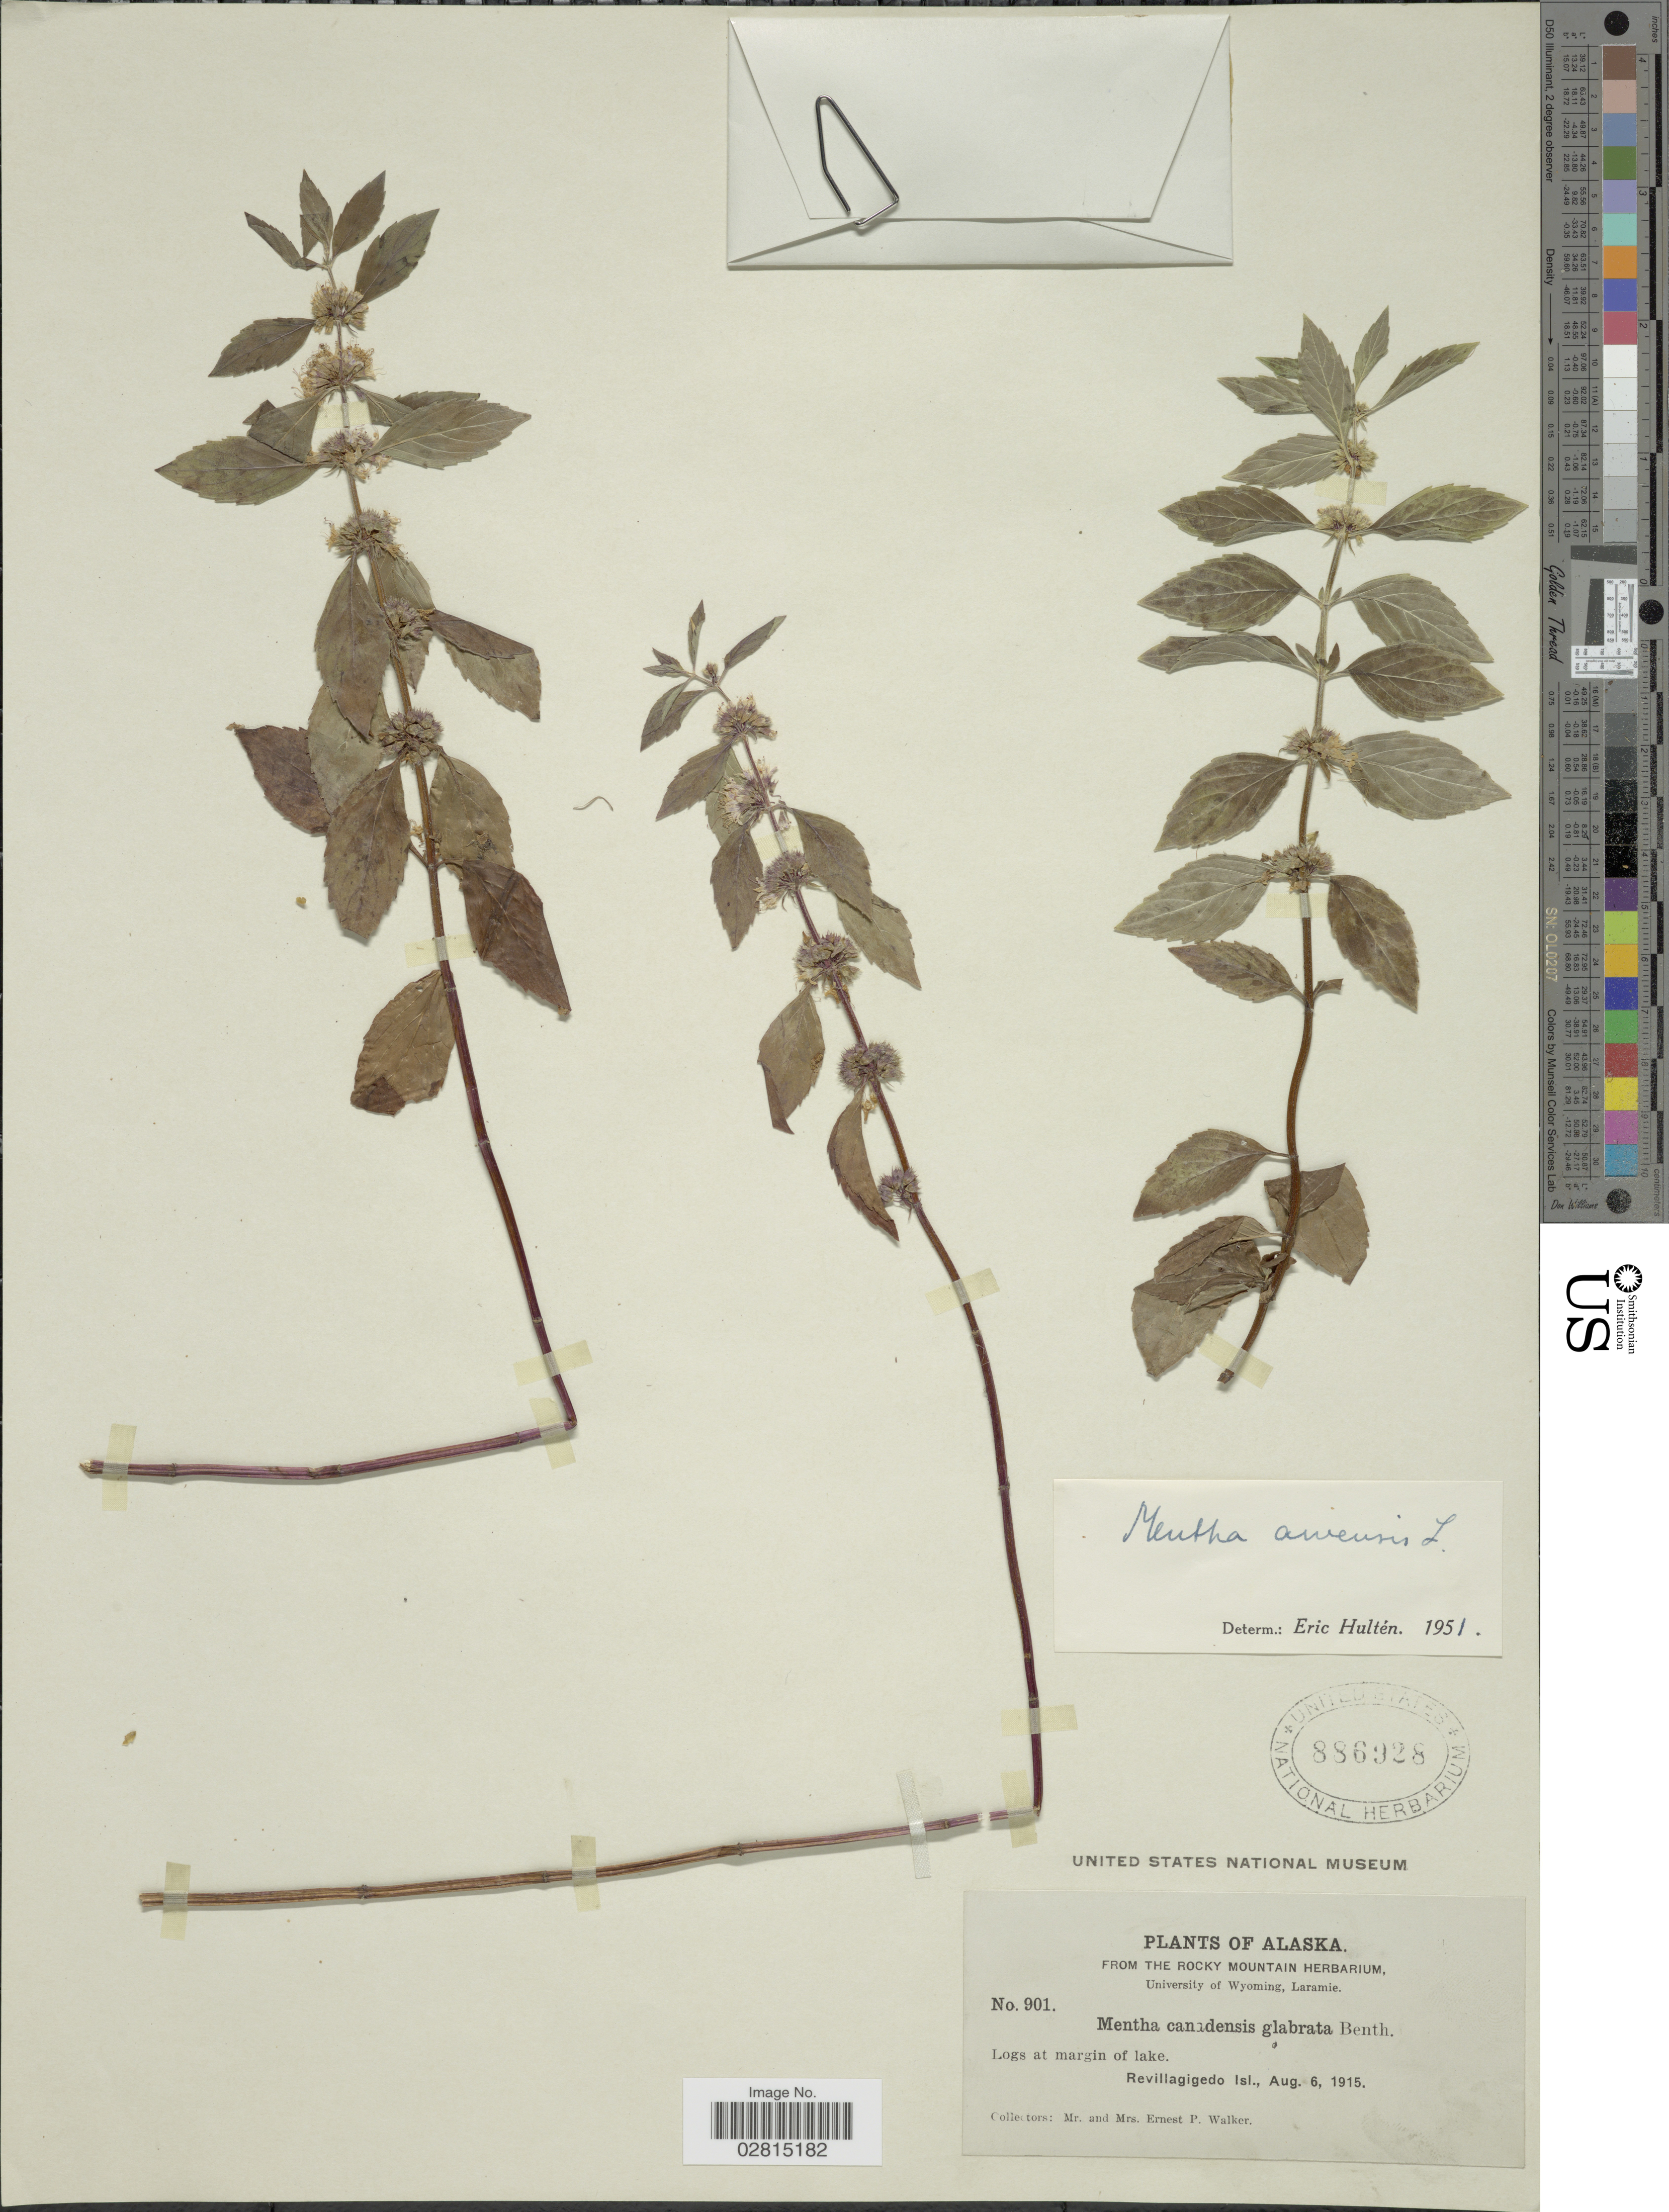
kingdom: Plantae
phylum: Tracheophyta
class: Magnoliopsida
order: Lamiales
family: Lamiaceae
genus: Mentha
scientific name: Mentha arvensis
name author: L.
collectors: E. P. Walker & E. Walker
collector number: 901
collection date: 1915-08-06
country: United States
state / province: Alaska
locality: Revillagigedo Isl.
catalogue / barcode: US 886928